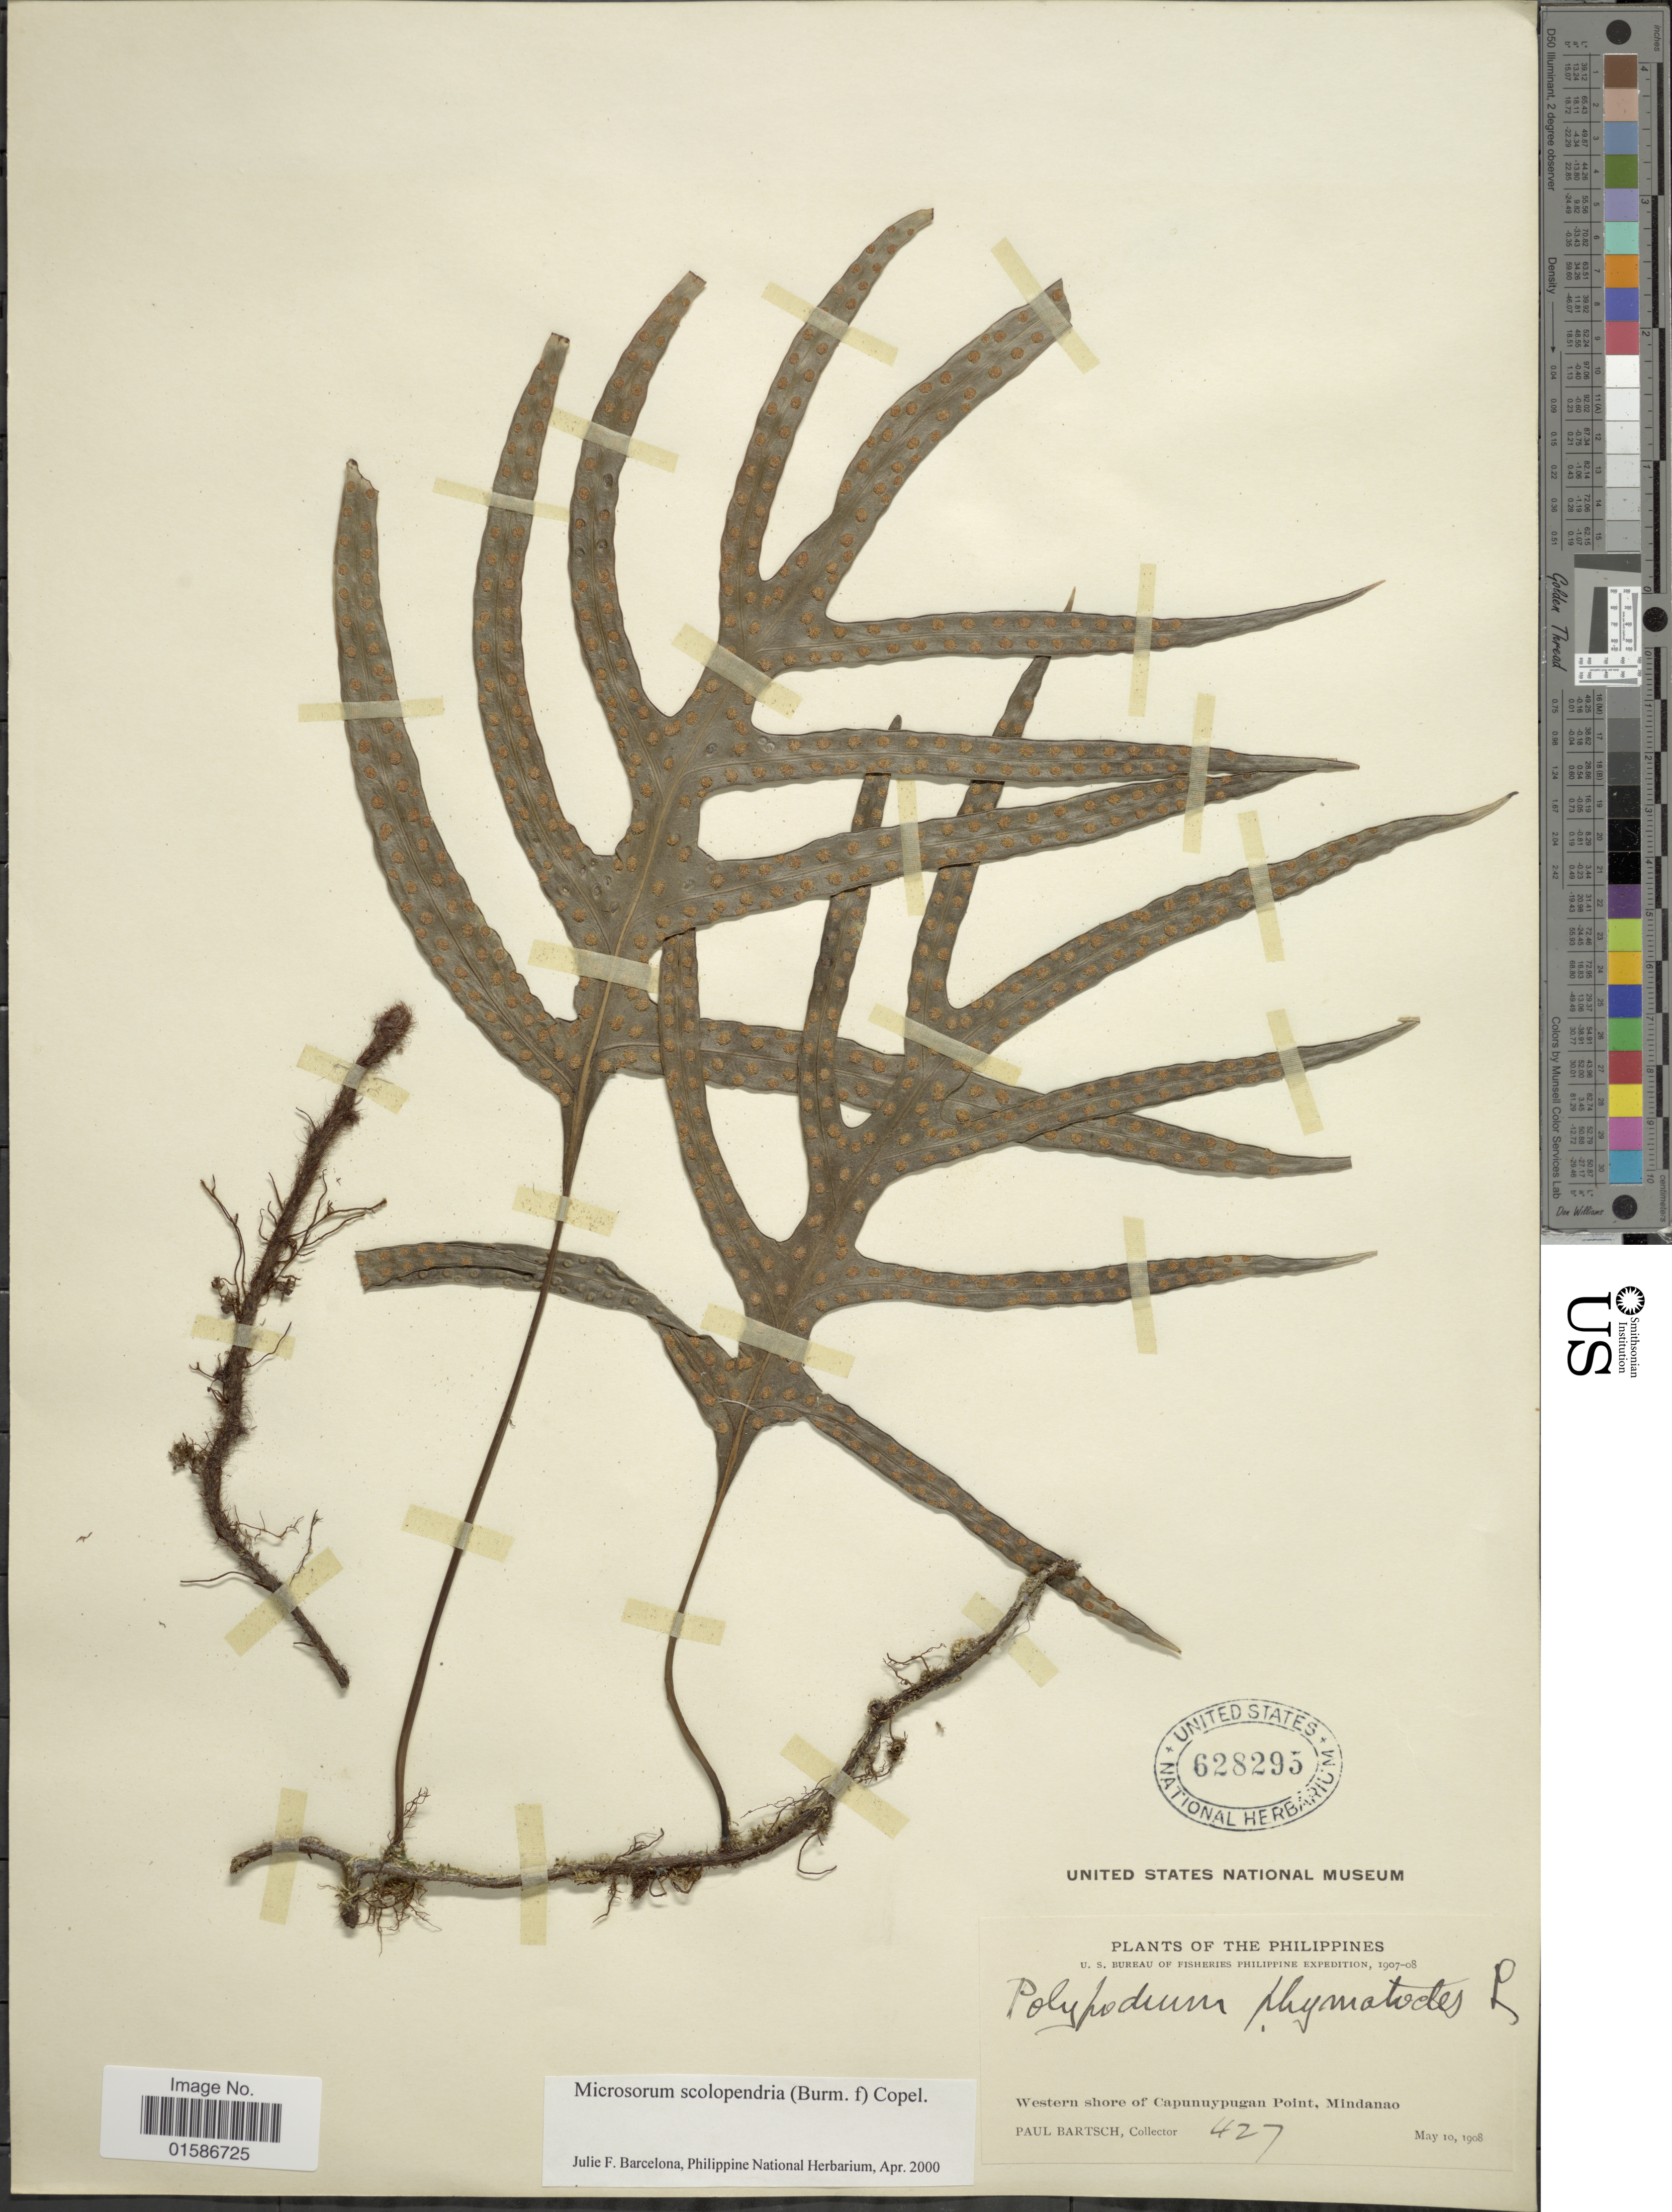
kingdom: Plantae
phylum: Tracheophyta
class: Polypodiopsida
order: Polypodiales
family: Polypodiaceae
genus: Microsorum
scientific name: Microsorum scolopendria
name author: (Burm. f.) Copel.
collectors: P. Bartsch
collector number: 427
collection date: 1908-05-10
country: Philippines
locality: Western shore of Capunuypugan Point, Mindanao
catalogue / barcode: US 628295